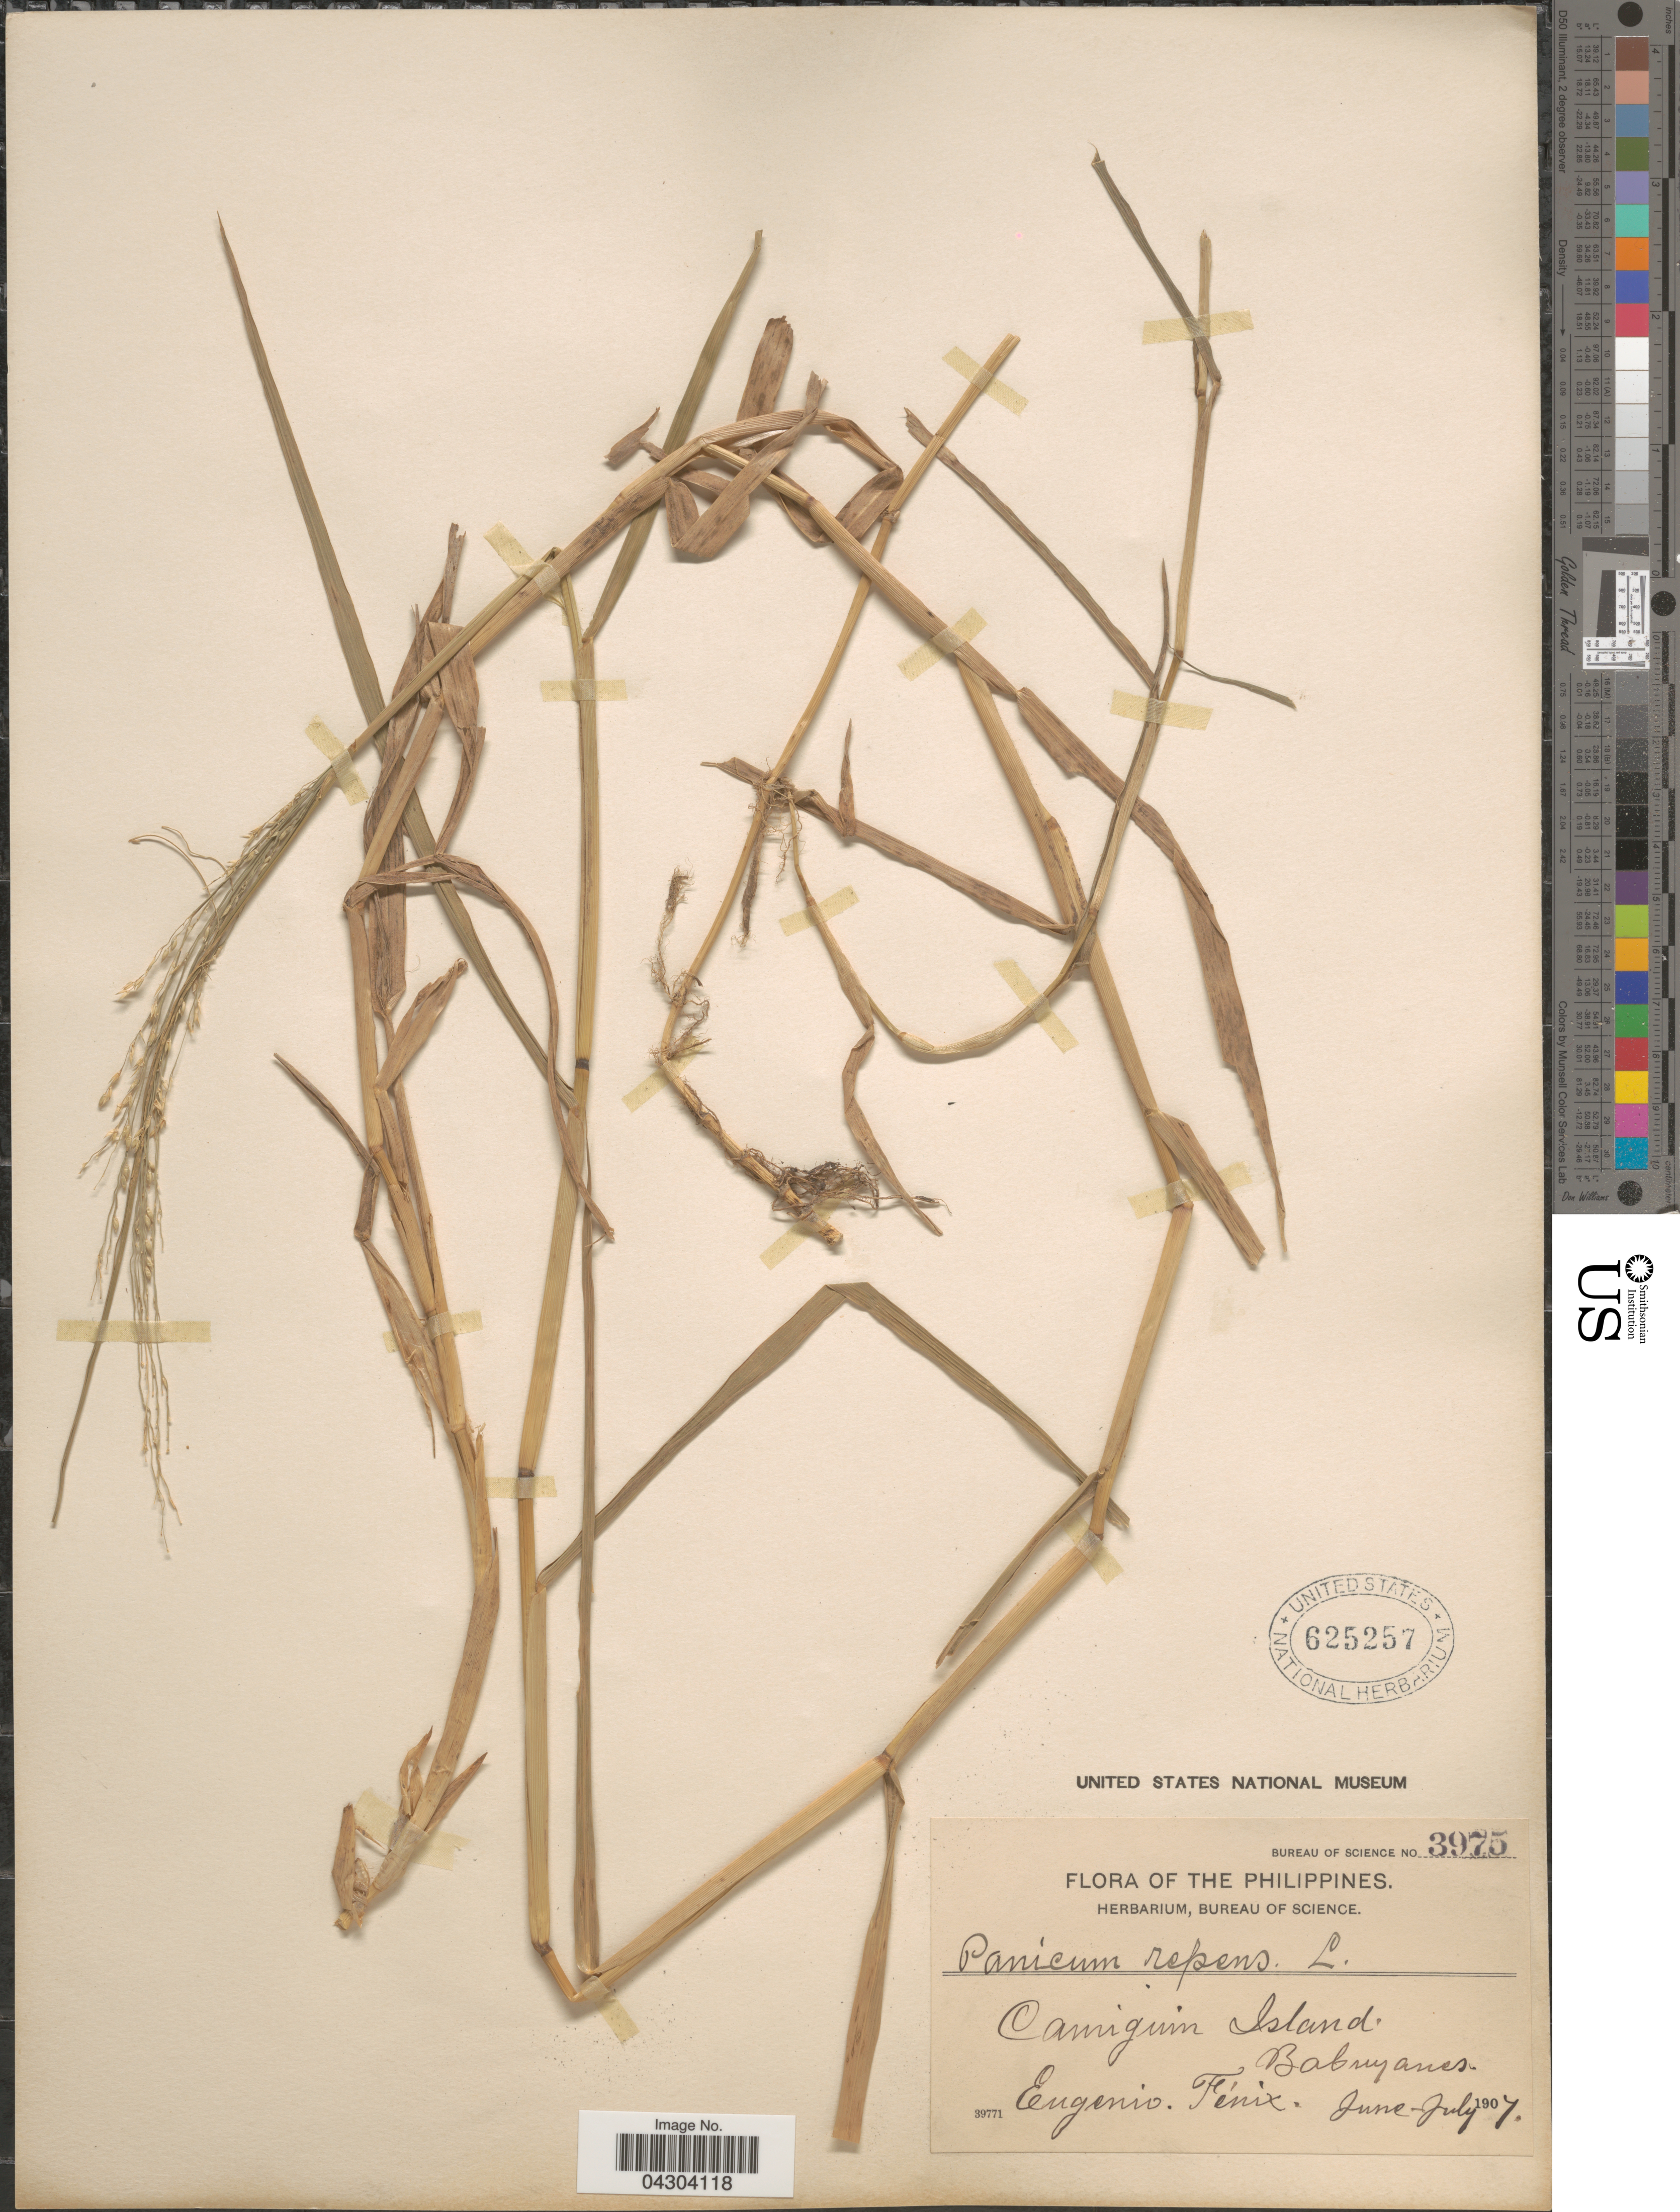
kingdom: Plantae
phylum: Tracheophyta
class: Liliopsida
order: Poales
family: Poaceae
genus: Panicum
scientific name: Panicum repens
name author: L.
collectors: E. Fénix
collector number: Bureau of Science 3975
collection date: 1907-06/1907-07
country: Philippines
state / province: Northern Mindanao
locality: Camiguin Island. Babuyanes.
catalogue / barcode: US 625257